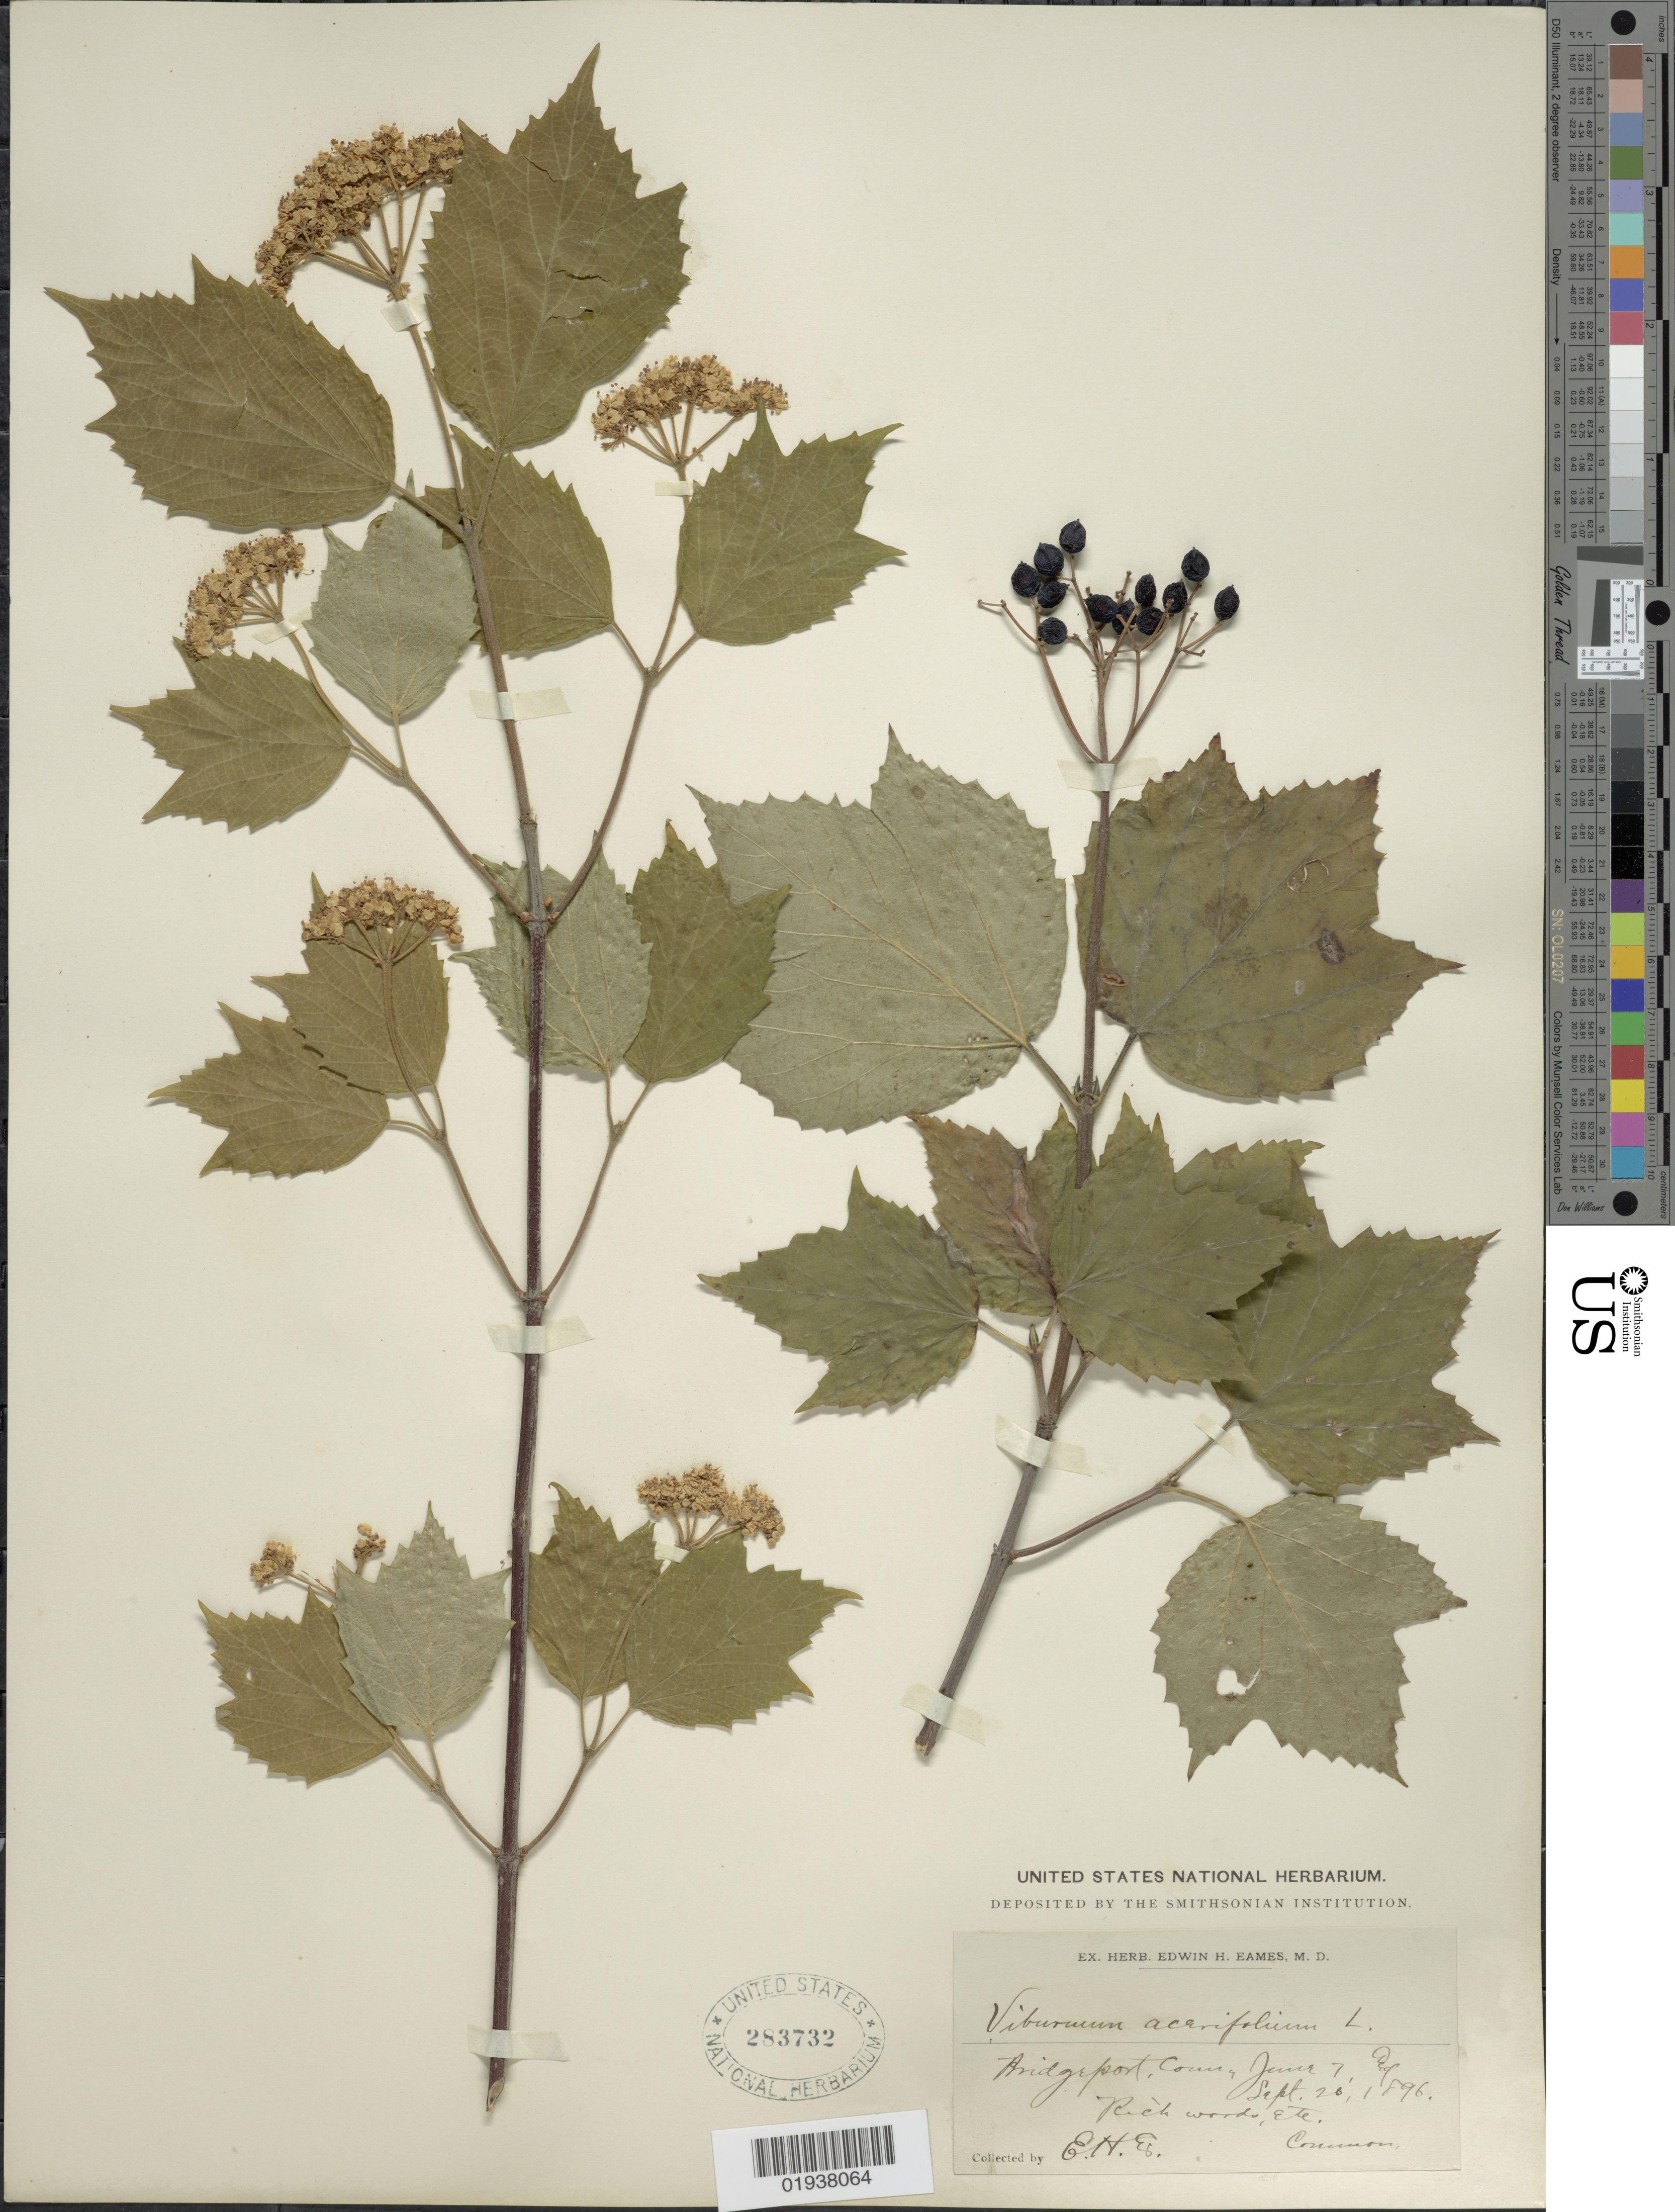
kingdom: Plantae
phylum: Tracheophyta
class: Magnoliopsida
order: Dipsacales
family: Viburnaceae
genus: Viburnum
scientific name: Viburnum acerifolium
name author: L.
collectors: E. H. Eames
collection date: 1896-06-07/1896-09-26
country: United States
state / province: Connecticut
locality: Bridgeport.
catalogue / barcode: US 283732